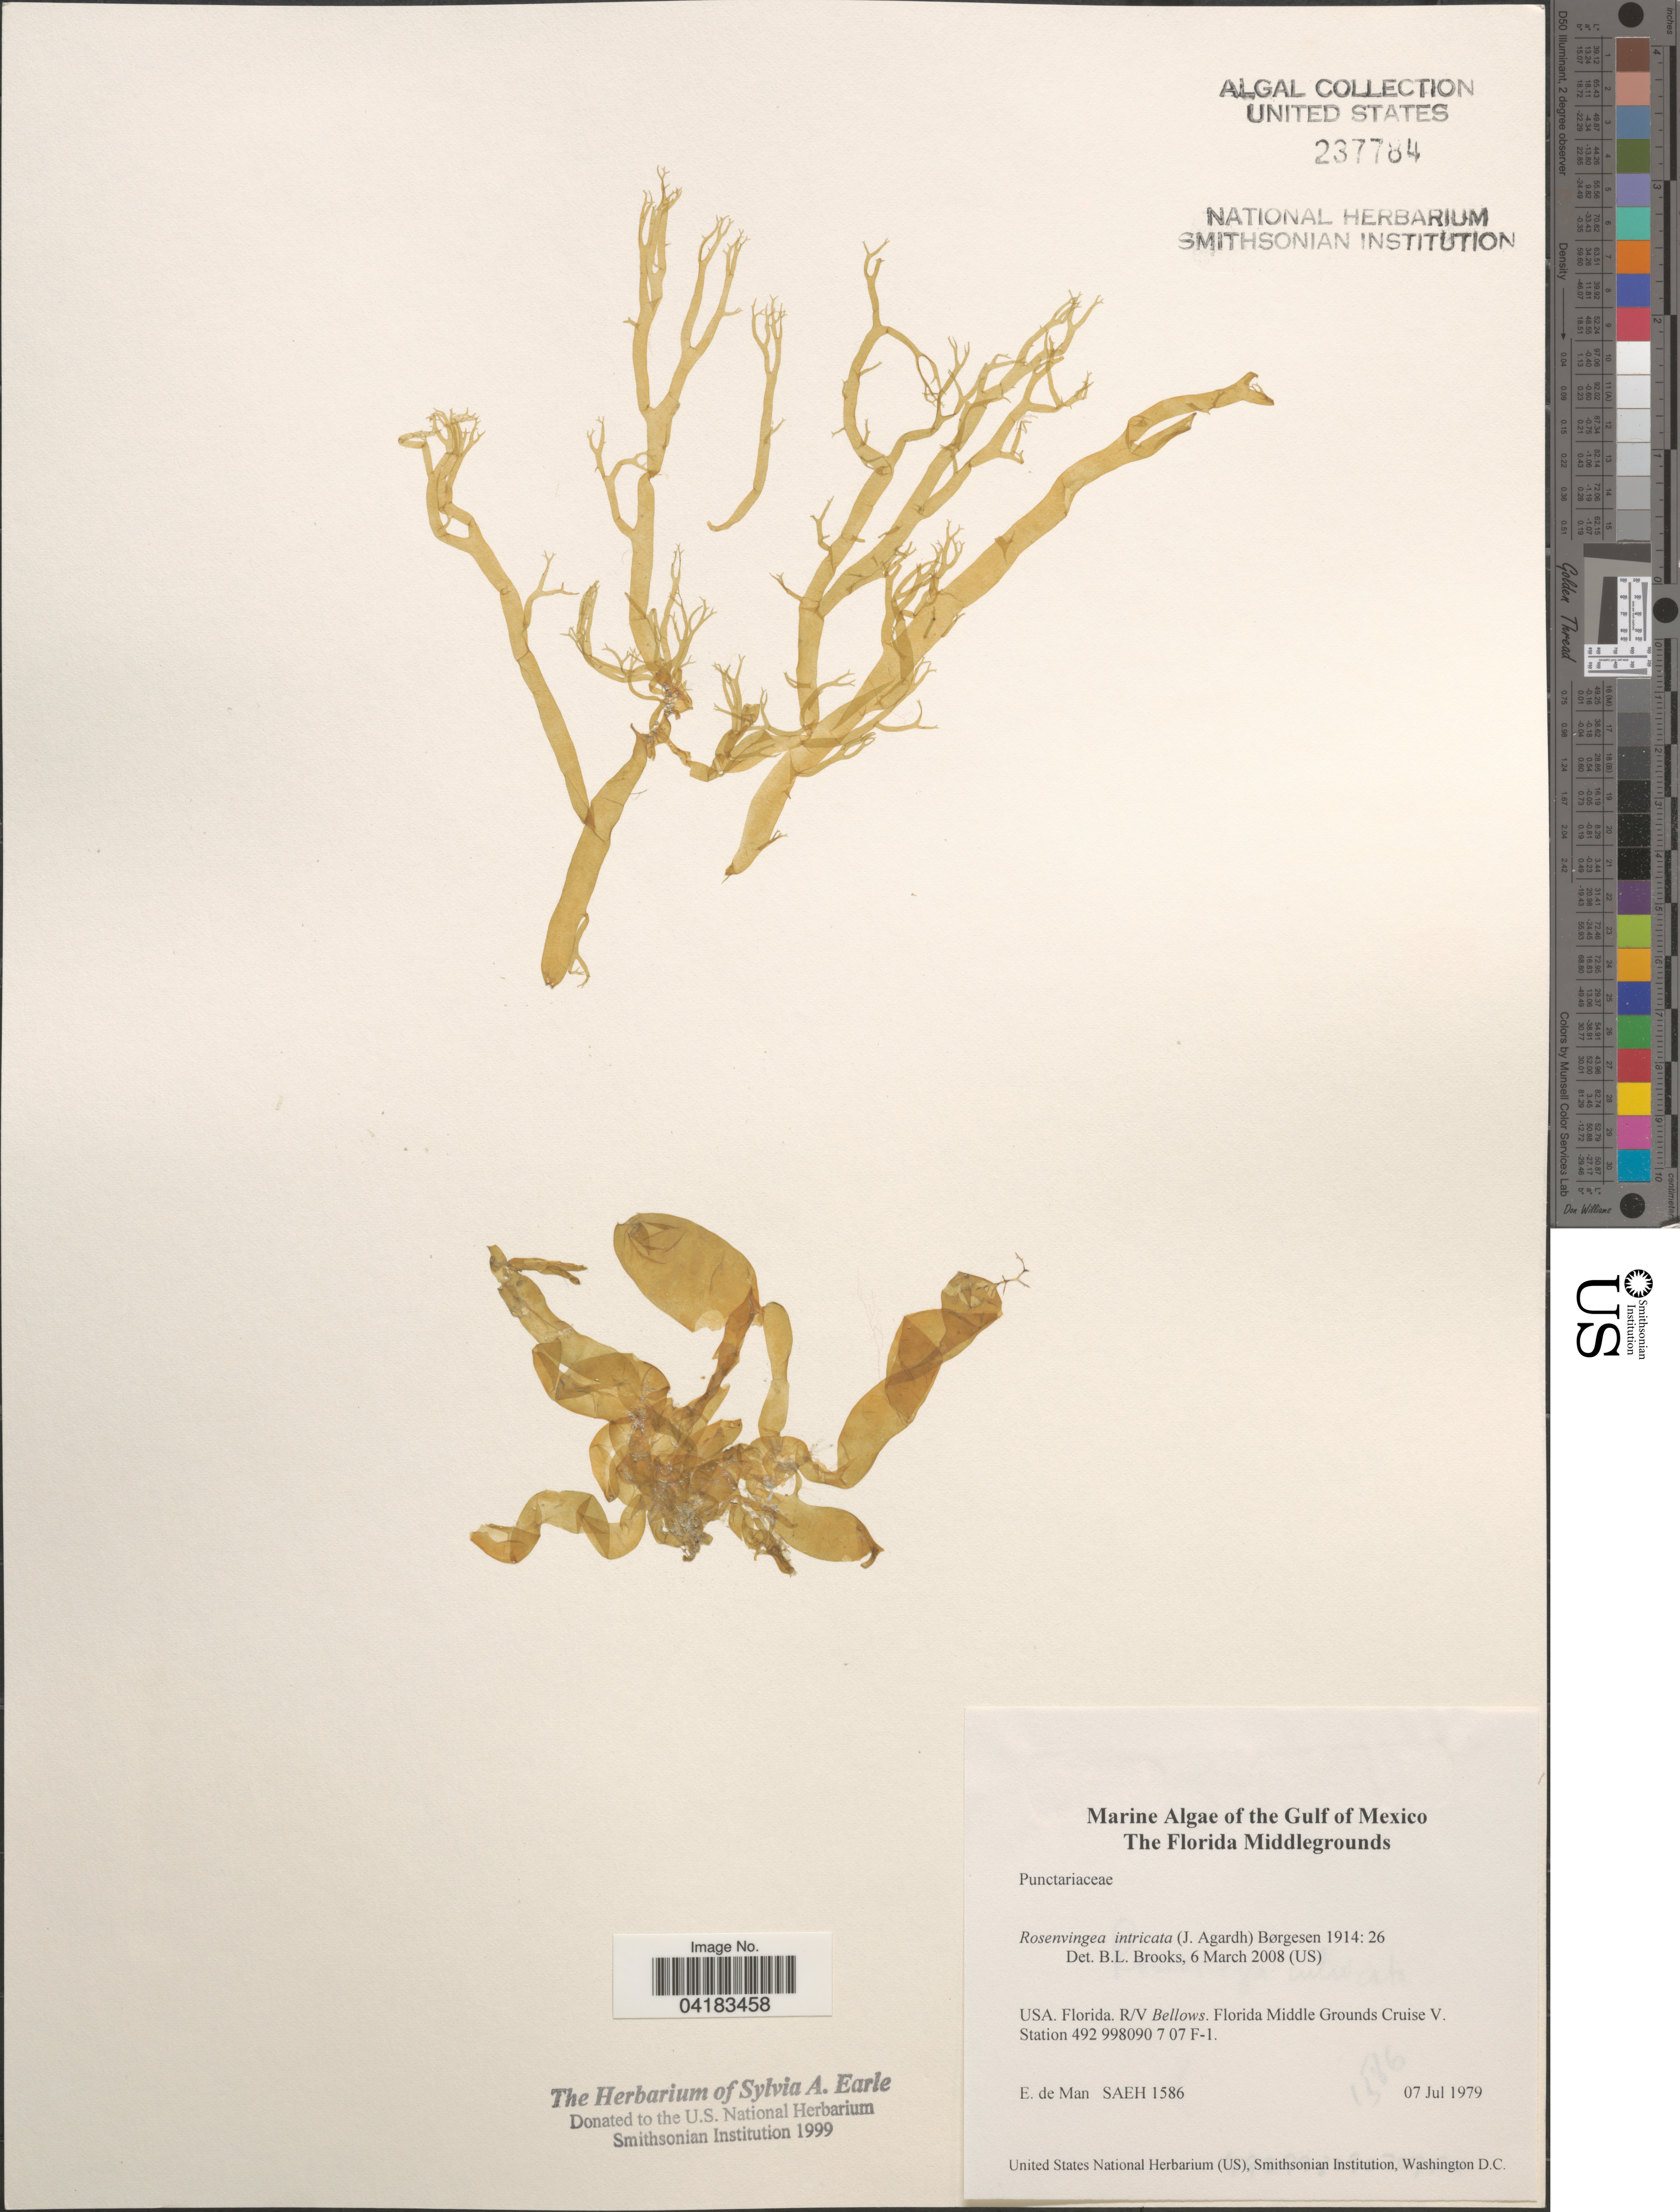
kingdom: Chromista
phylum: Ochrophyta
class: Phaeophyceae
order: Scytosiphonales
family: Scytosiphonaceae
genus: Rosenvingea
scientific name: Rosenvingea endiviifolia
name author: (Martius) M.J. Wynne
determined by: Algae name updating Project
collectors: E. de Man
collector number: SAEH1586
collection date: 1979-07-07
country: United States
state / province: Florida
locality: The Gulf of Mexico. The Florida Middlegrounds. R/V Bellows. Florida Middle Grounds Cruise V. Station 492 998090 7 07 F-1.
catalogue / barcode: US 237784